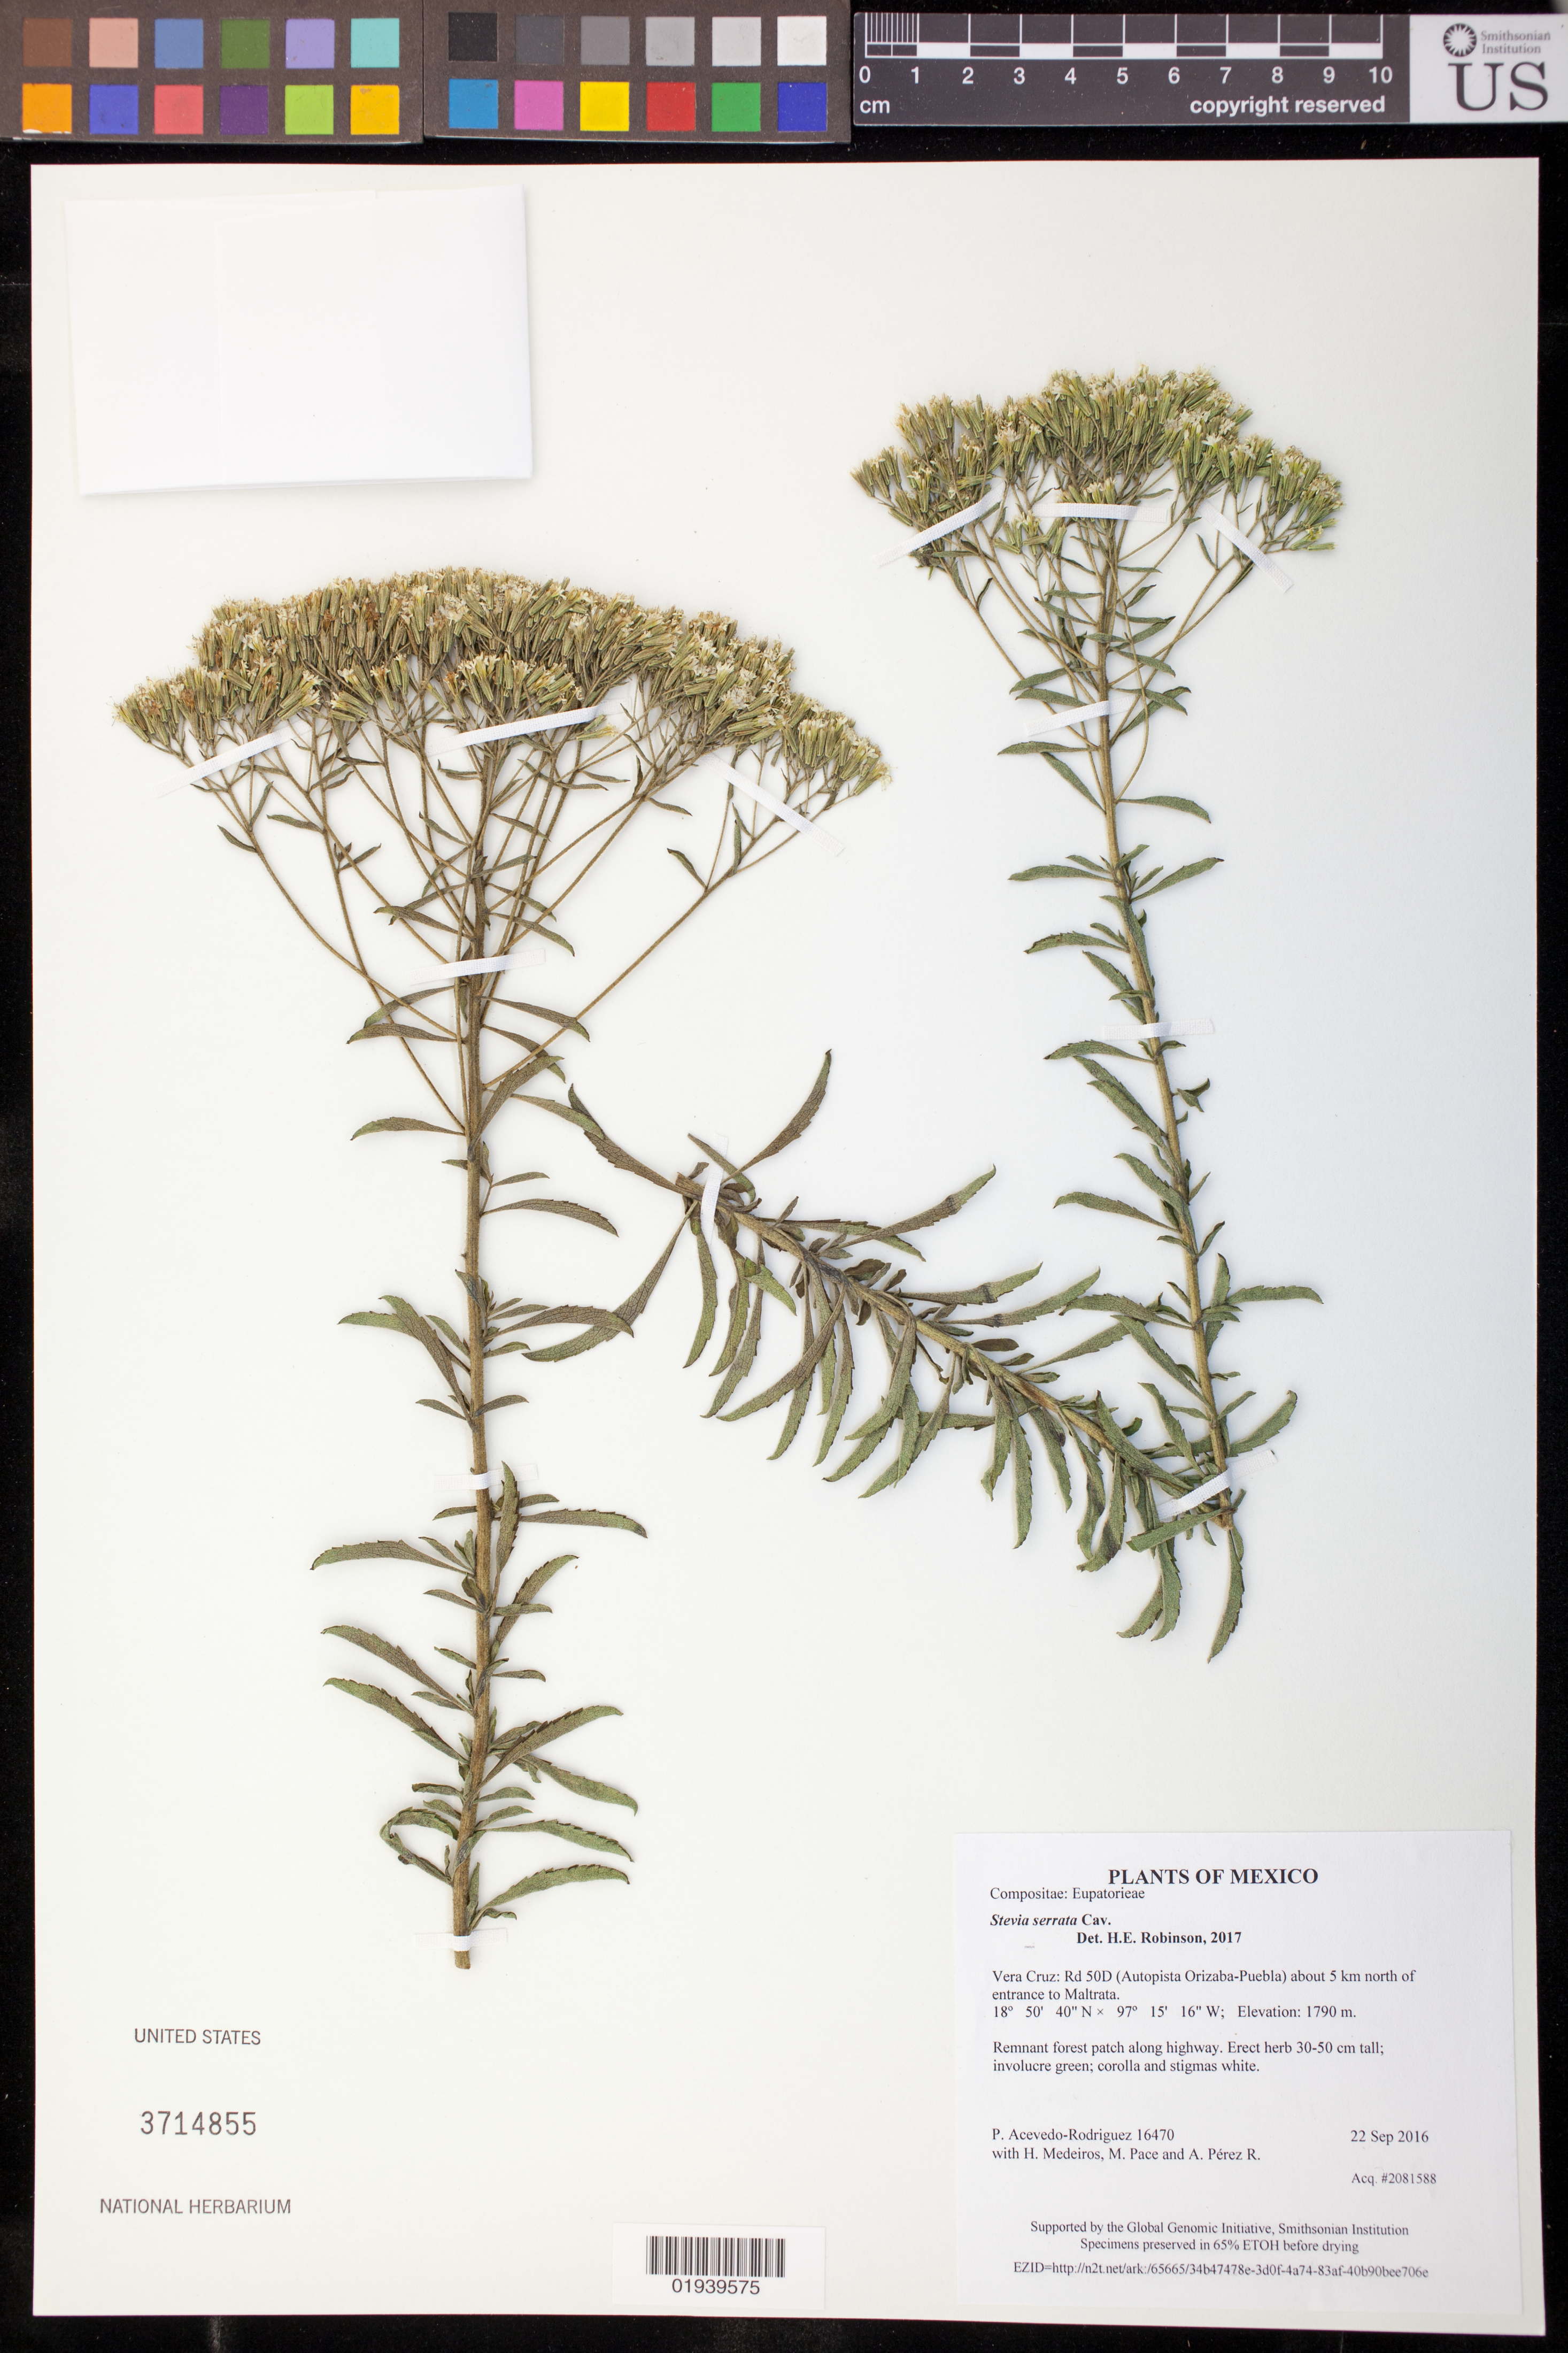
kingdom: Plantae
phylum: Tracheophyta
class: Magnoliopsida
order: Asterales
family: Asteraceae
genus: Stevia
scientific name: Stevia serrata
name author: Cav.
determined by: Robinson, H. E., (US), Smithsonian Institution - National Museum of Natural History (UNITED STATES)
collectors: P. Acevedo-Rodr., H. Medeiros, M. R. Pace & A. Pérez R.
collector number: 16470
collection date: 2016-09-22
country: Mexico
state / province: Veracruz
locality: Rd 50D (Autopista Orizaba-PPuebla) about 5 km north of entrance to Maltrata.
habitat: Remnant forest patch along highway.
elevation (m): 1790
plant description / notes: US, NY, K, MO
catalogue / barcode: US 3714855